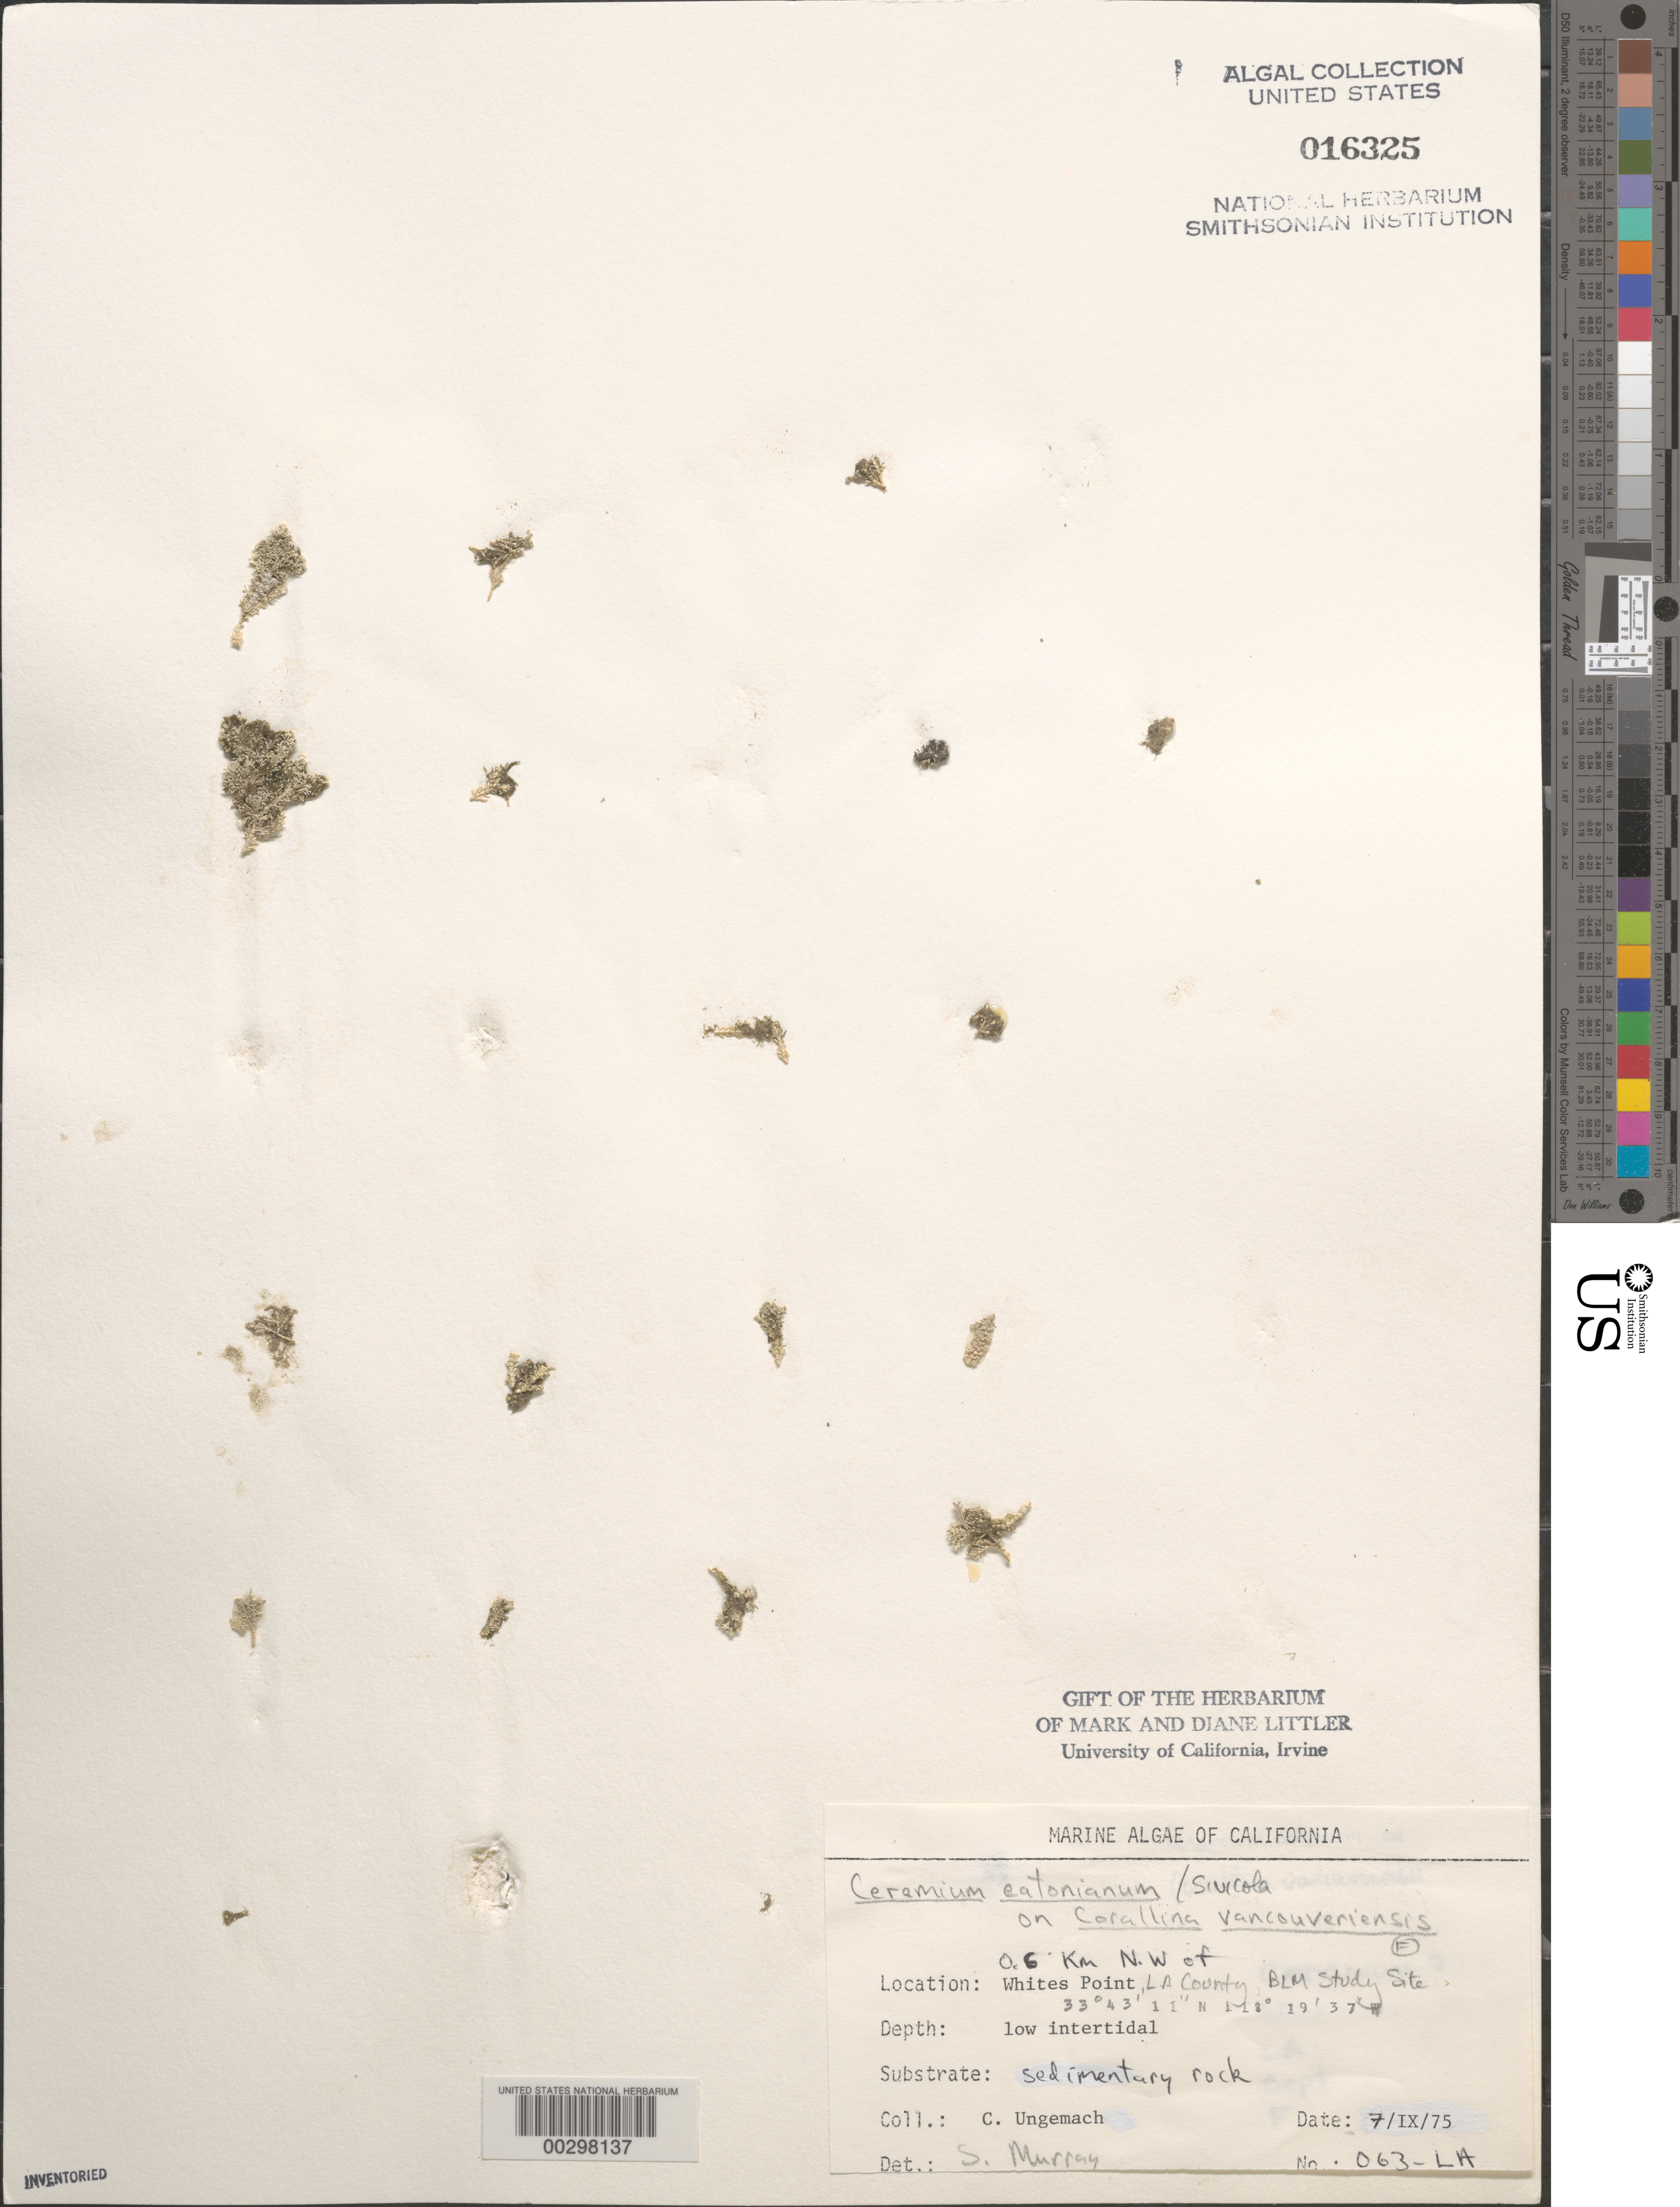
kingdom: Plantae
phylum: Rhodophyta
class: Florideophyceae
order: Ceramiales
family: Ceramiaceae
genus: Corallophila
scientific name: Corallophila eatoniana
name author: (Farl.) T.O. Cho et al.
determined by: Algae name updating Project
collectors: C. Ungemach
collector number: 063-la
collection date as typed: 07 Sep 1975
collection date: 1975-09-07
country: United States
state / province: California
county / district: Los Angeles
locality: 0.6 km northwest of Whites Point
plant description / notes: BLM-SOCALBIGHT Rocky Intertidal Survey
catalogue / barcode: US 16325